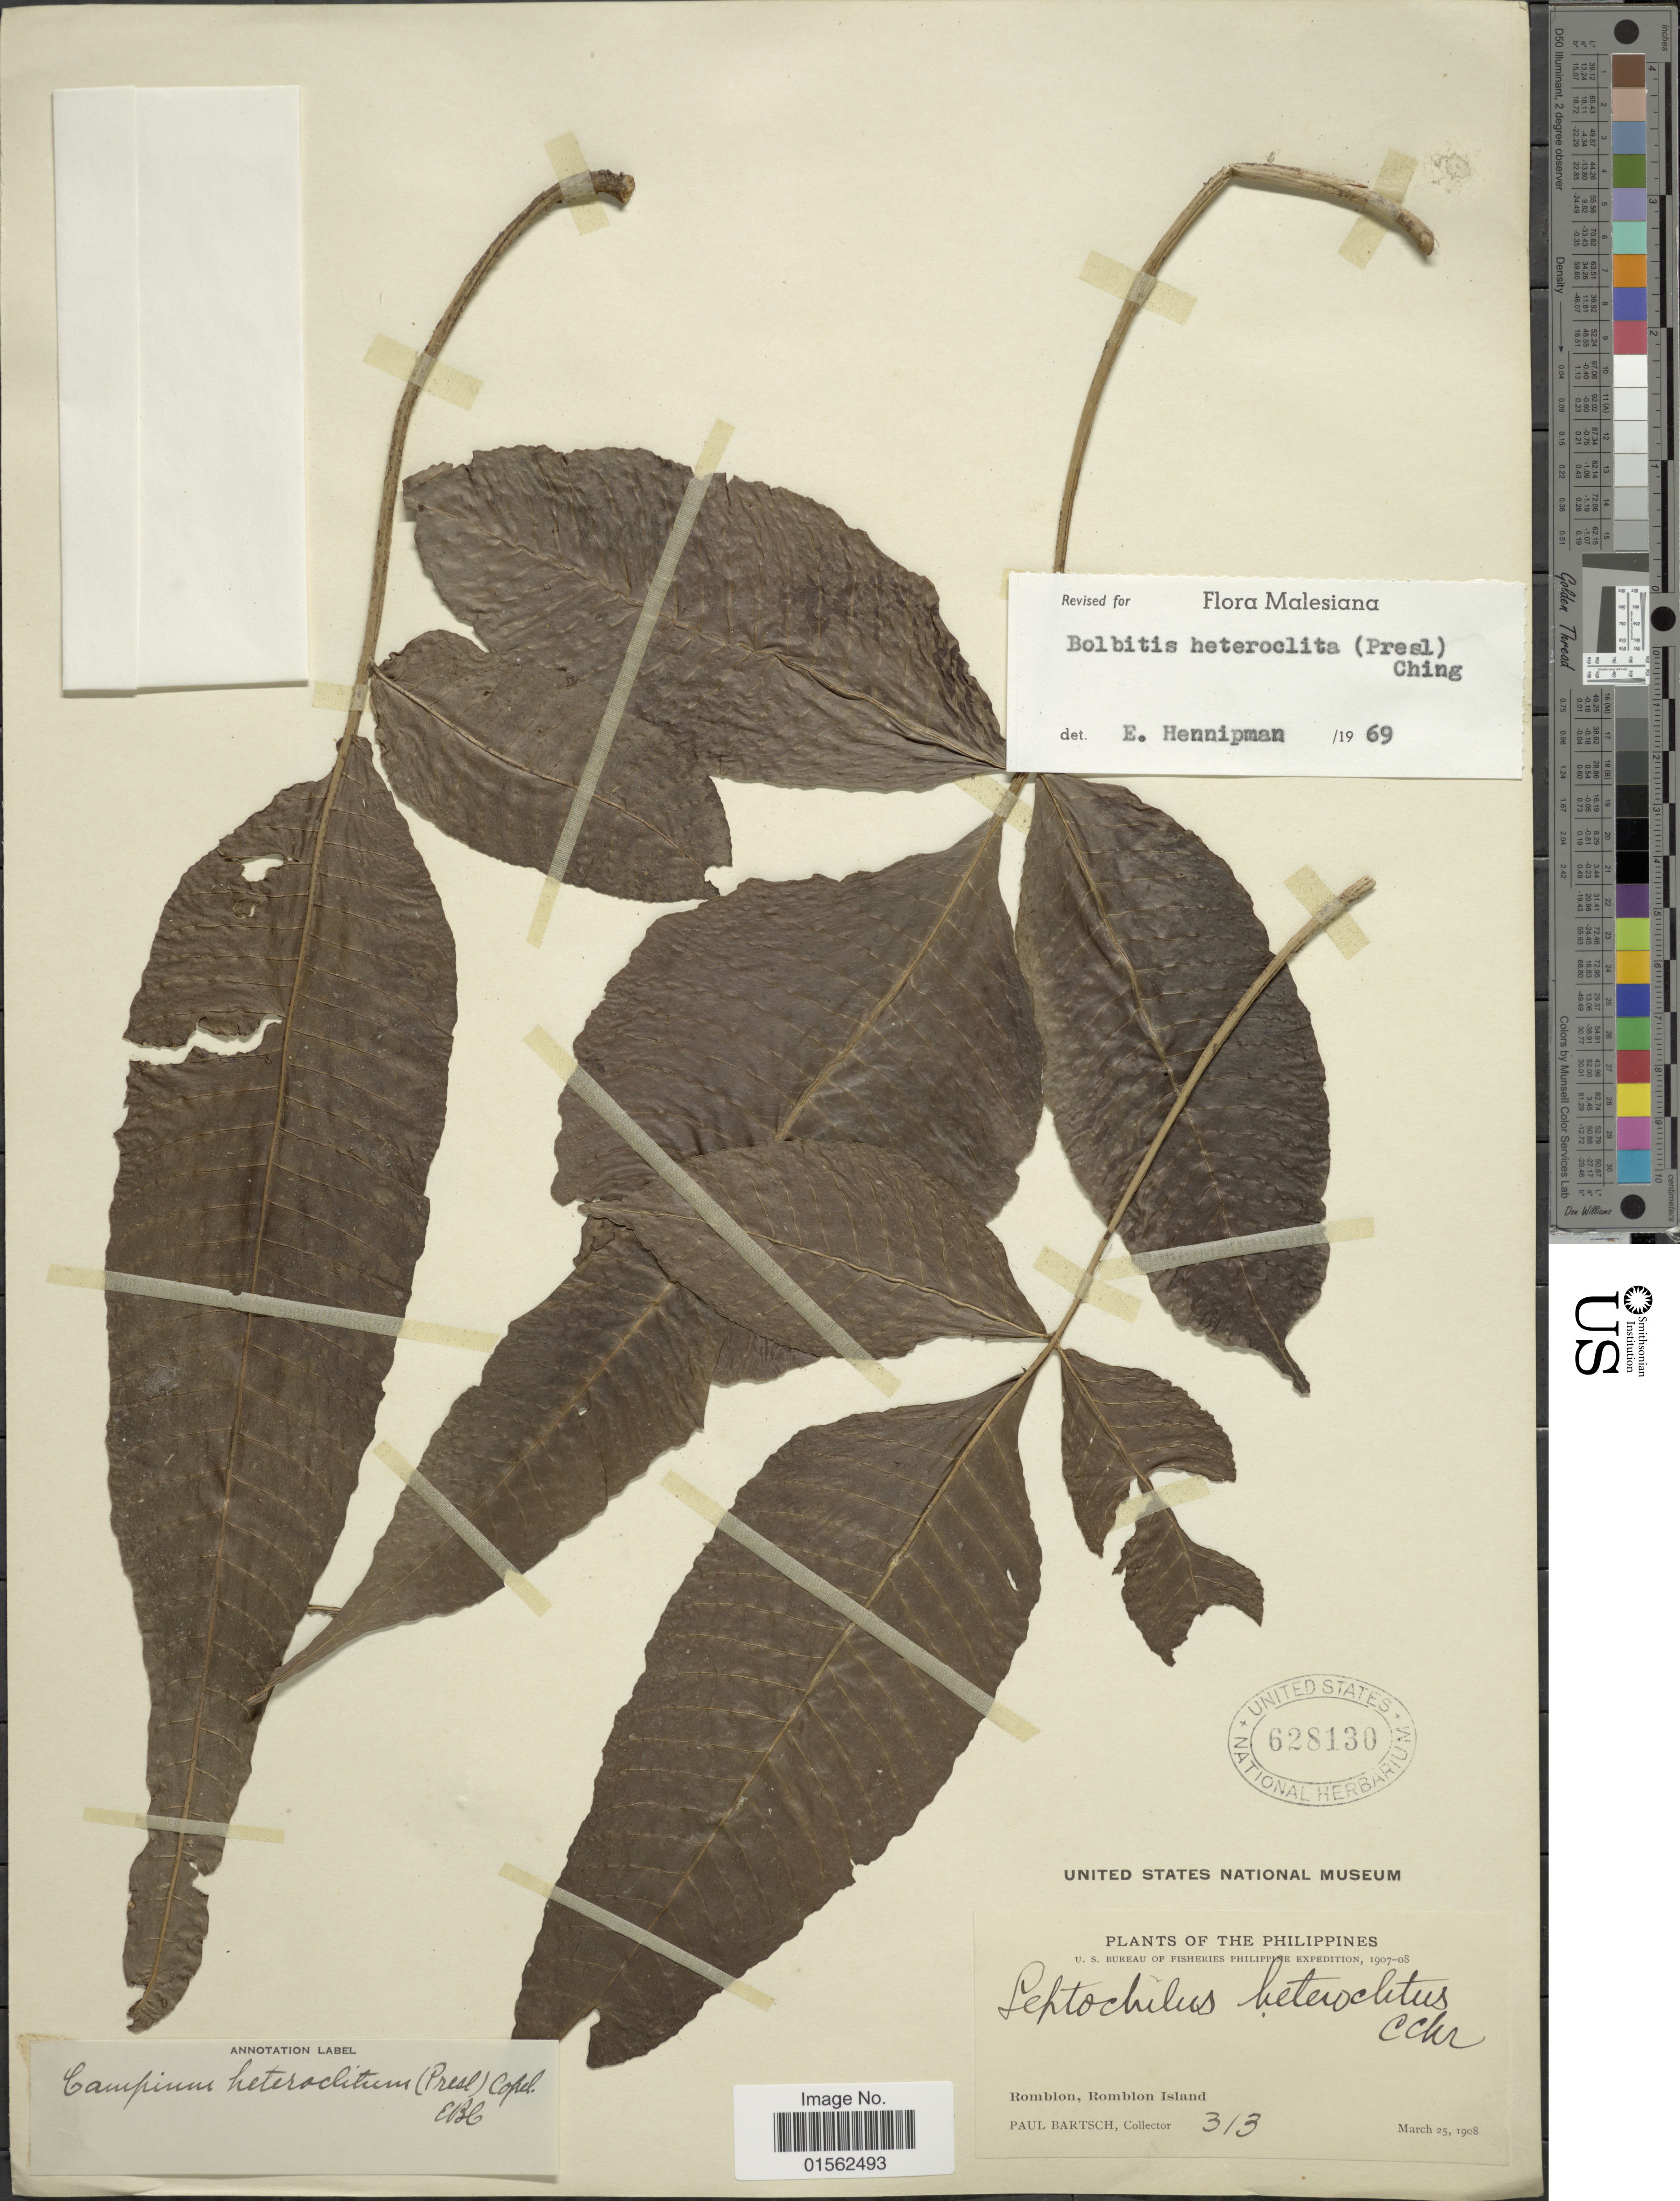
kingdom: Plantae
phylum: Tracheophyta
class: Polypodiopsida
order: Polypodiales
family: Dryopteridaceae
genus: Bolbitis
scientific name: Bolbitis heteroclita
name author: (C. Presl) Ching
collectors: P. Bartsch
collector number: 313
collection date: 1908-03-25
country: Philippines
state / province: Mimaropa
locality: Philippines, Romblon Island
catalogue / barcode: US 628130